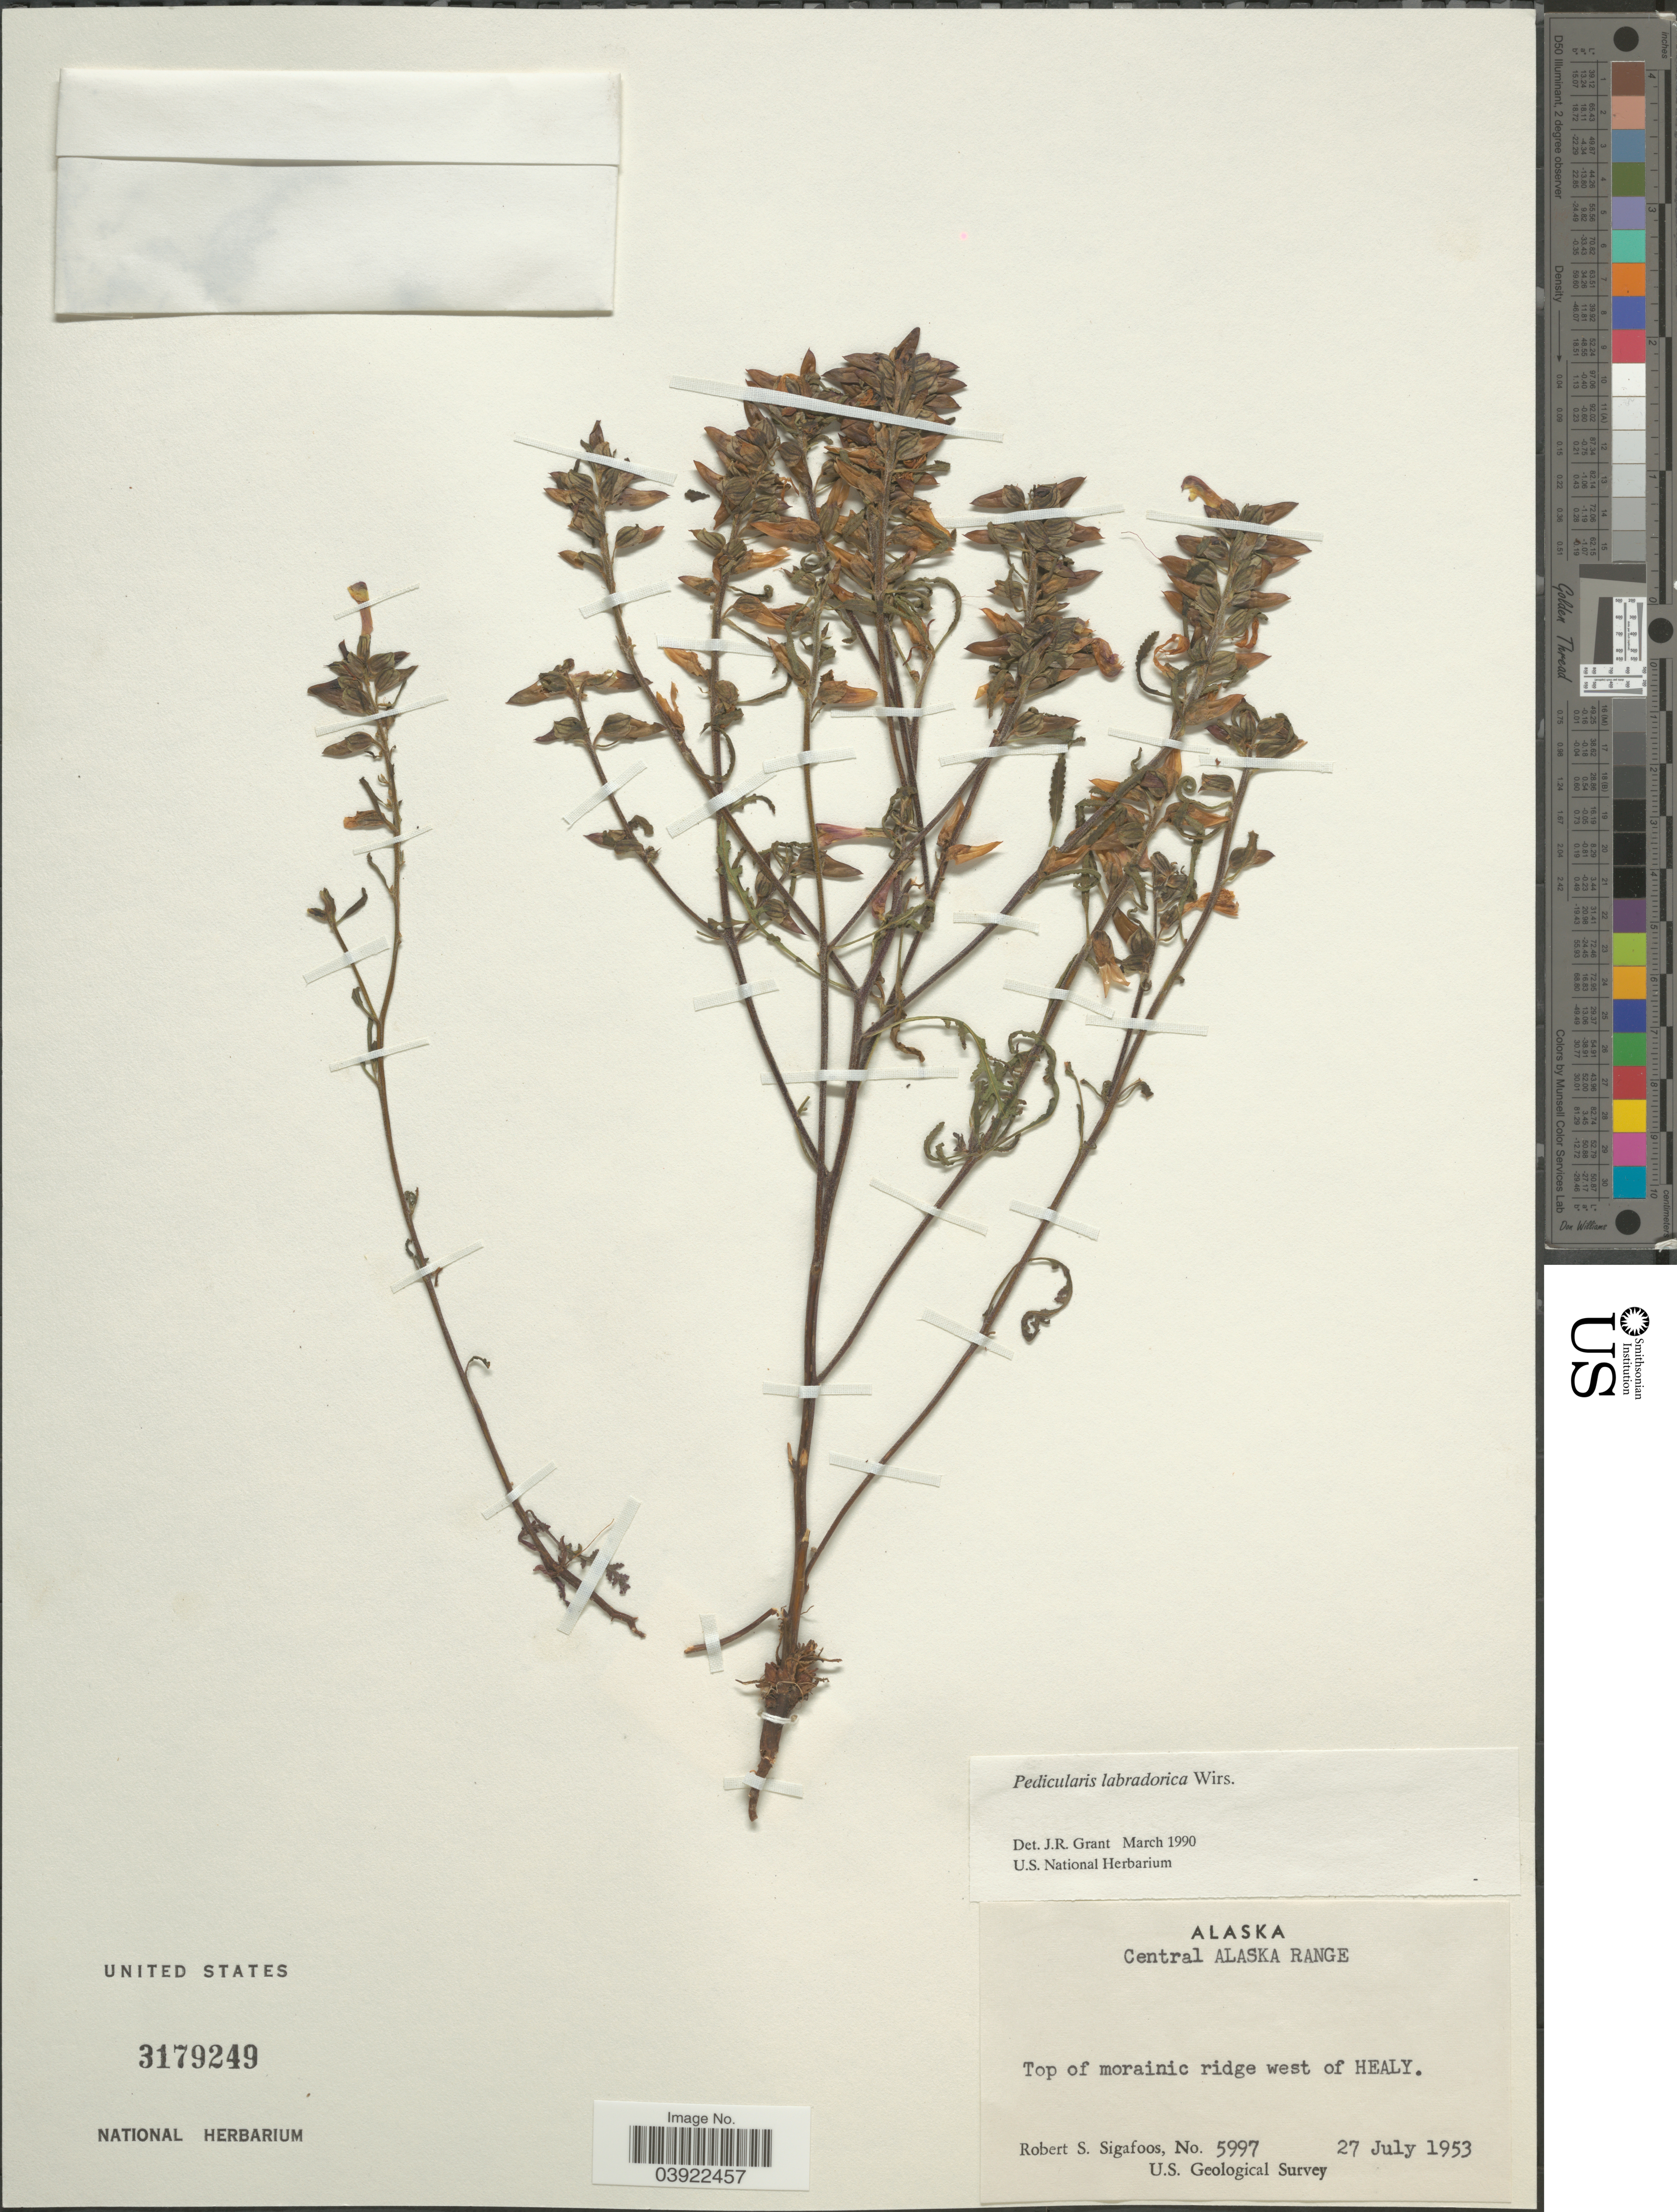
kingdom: Plantae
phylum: Tracheophyta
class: Magnoliopsida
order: Lamiales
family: Orobanchaceae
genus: Pedicularis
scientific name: Pedicularis labradorica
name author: Wirsing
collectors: R. Sigafoos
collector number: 5997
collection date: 1953-07-27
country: United States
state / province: Alaska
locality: Central Alaska Range. Top of morainic ridge west of Healy.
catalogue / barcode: US 3179249